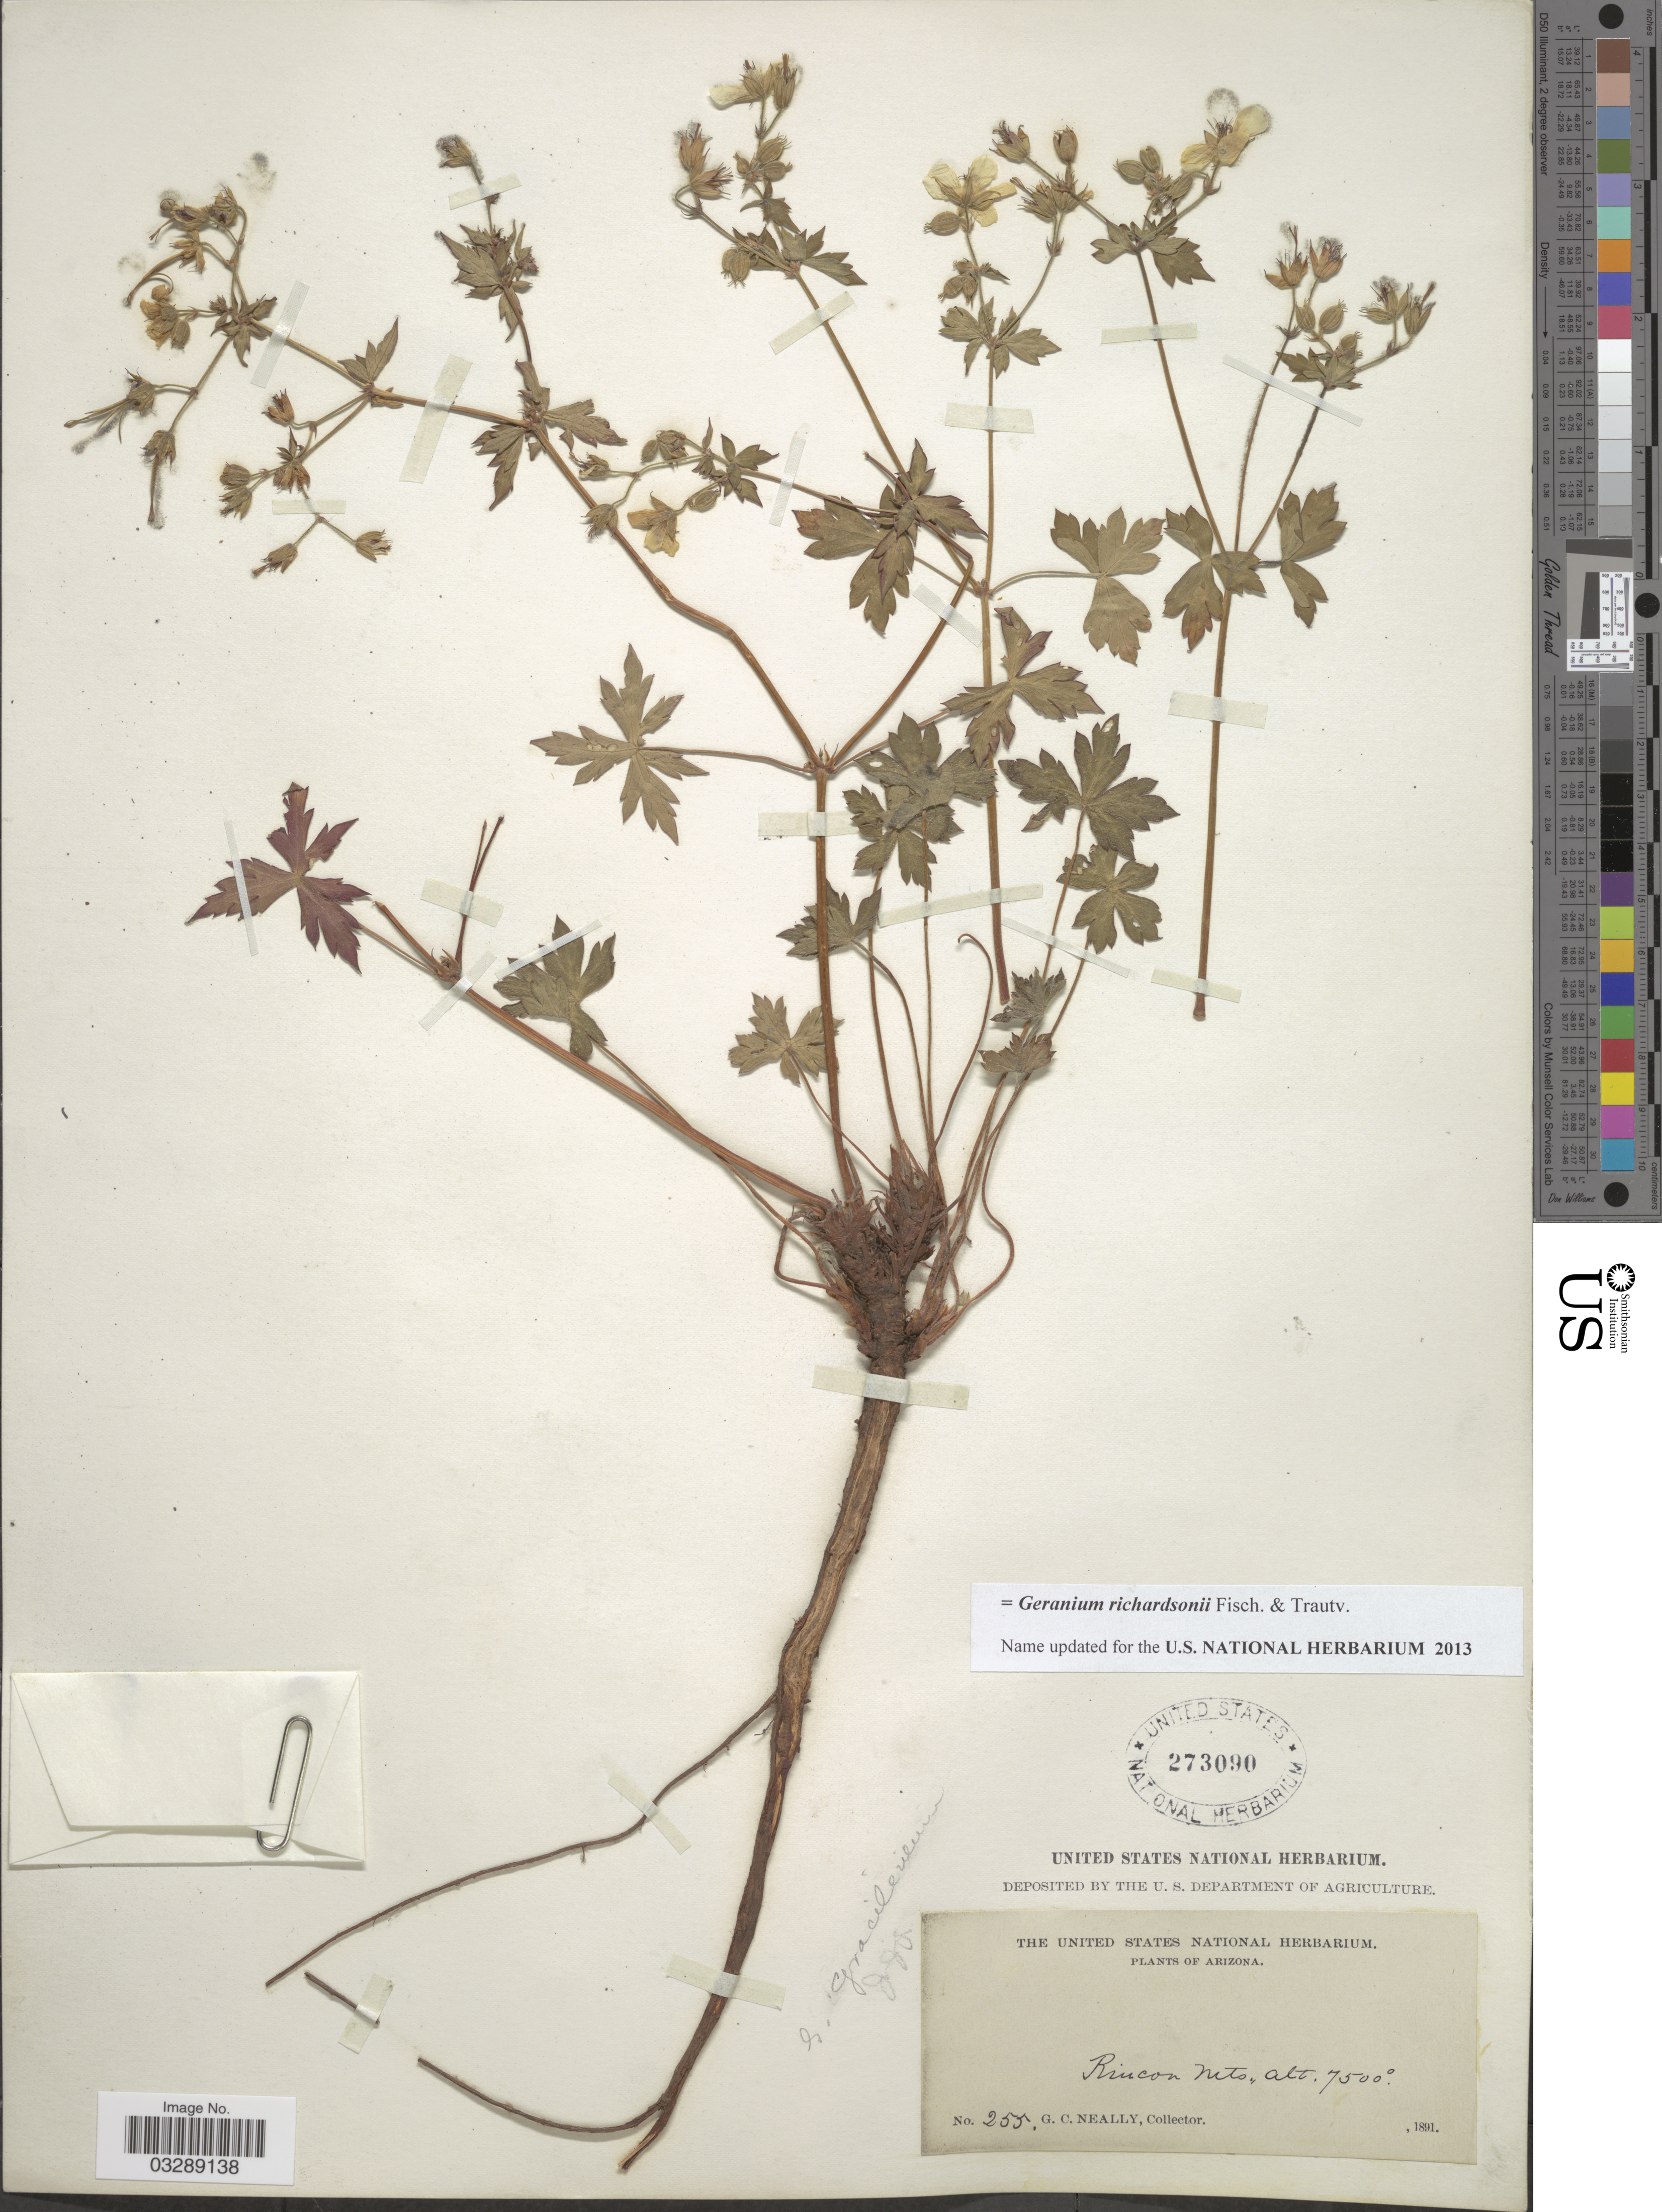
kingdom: Plantae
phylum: Tracheophyta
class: Magnoliopsida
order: Geraniales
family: Geraniaceae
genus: Geranium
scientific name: Geranium richardsonii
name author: Fisch. & Trautv.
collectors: G. Neally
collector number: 255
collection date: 1891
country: United States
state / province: Arizona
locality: Rincon Mts.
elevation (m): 2286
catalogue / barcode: US 273090